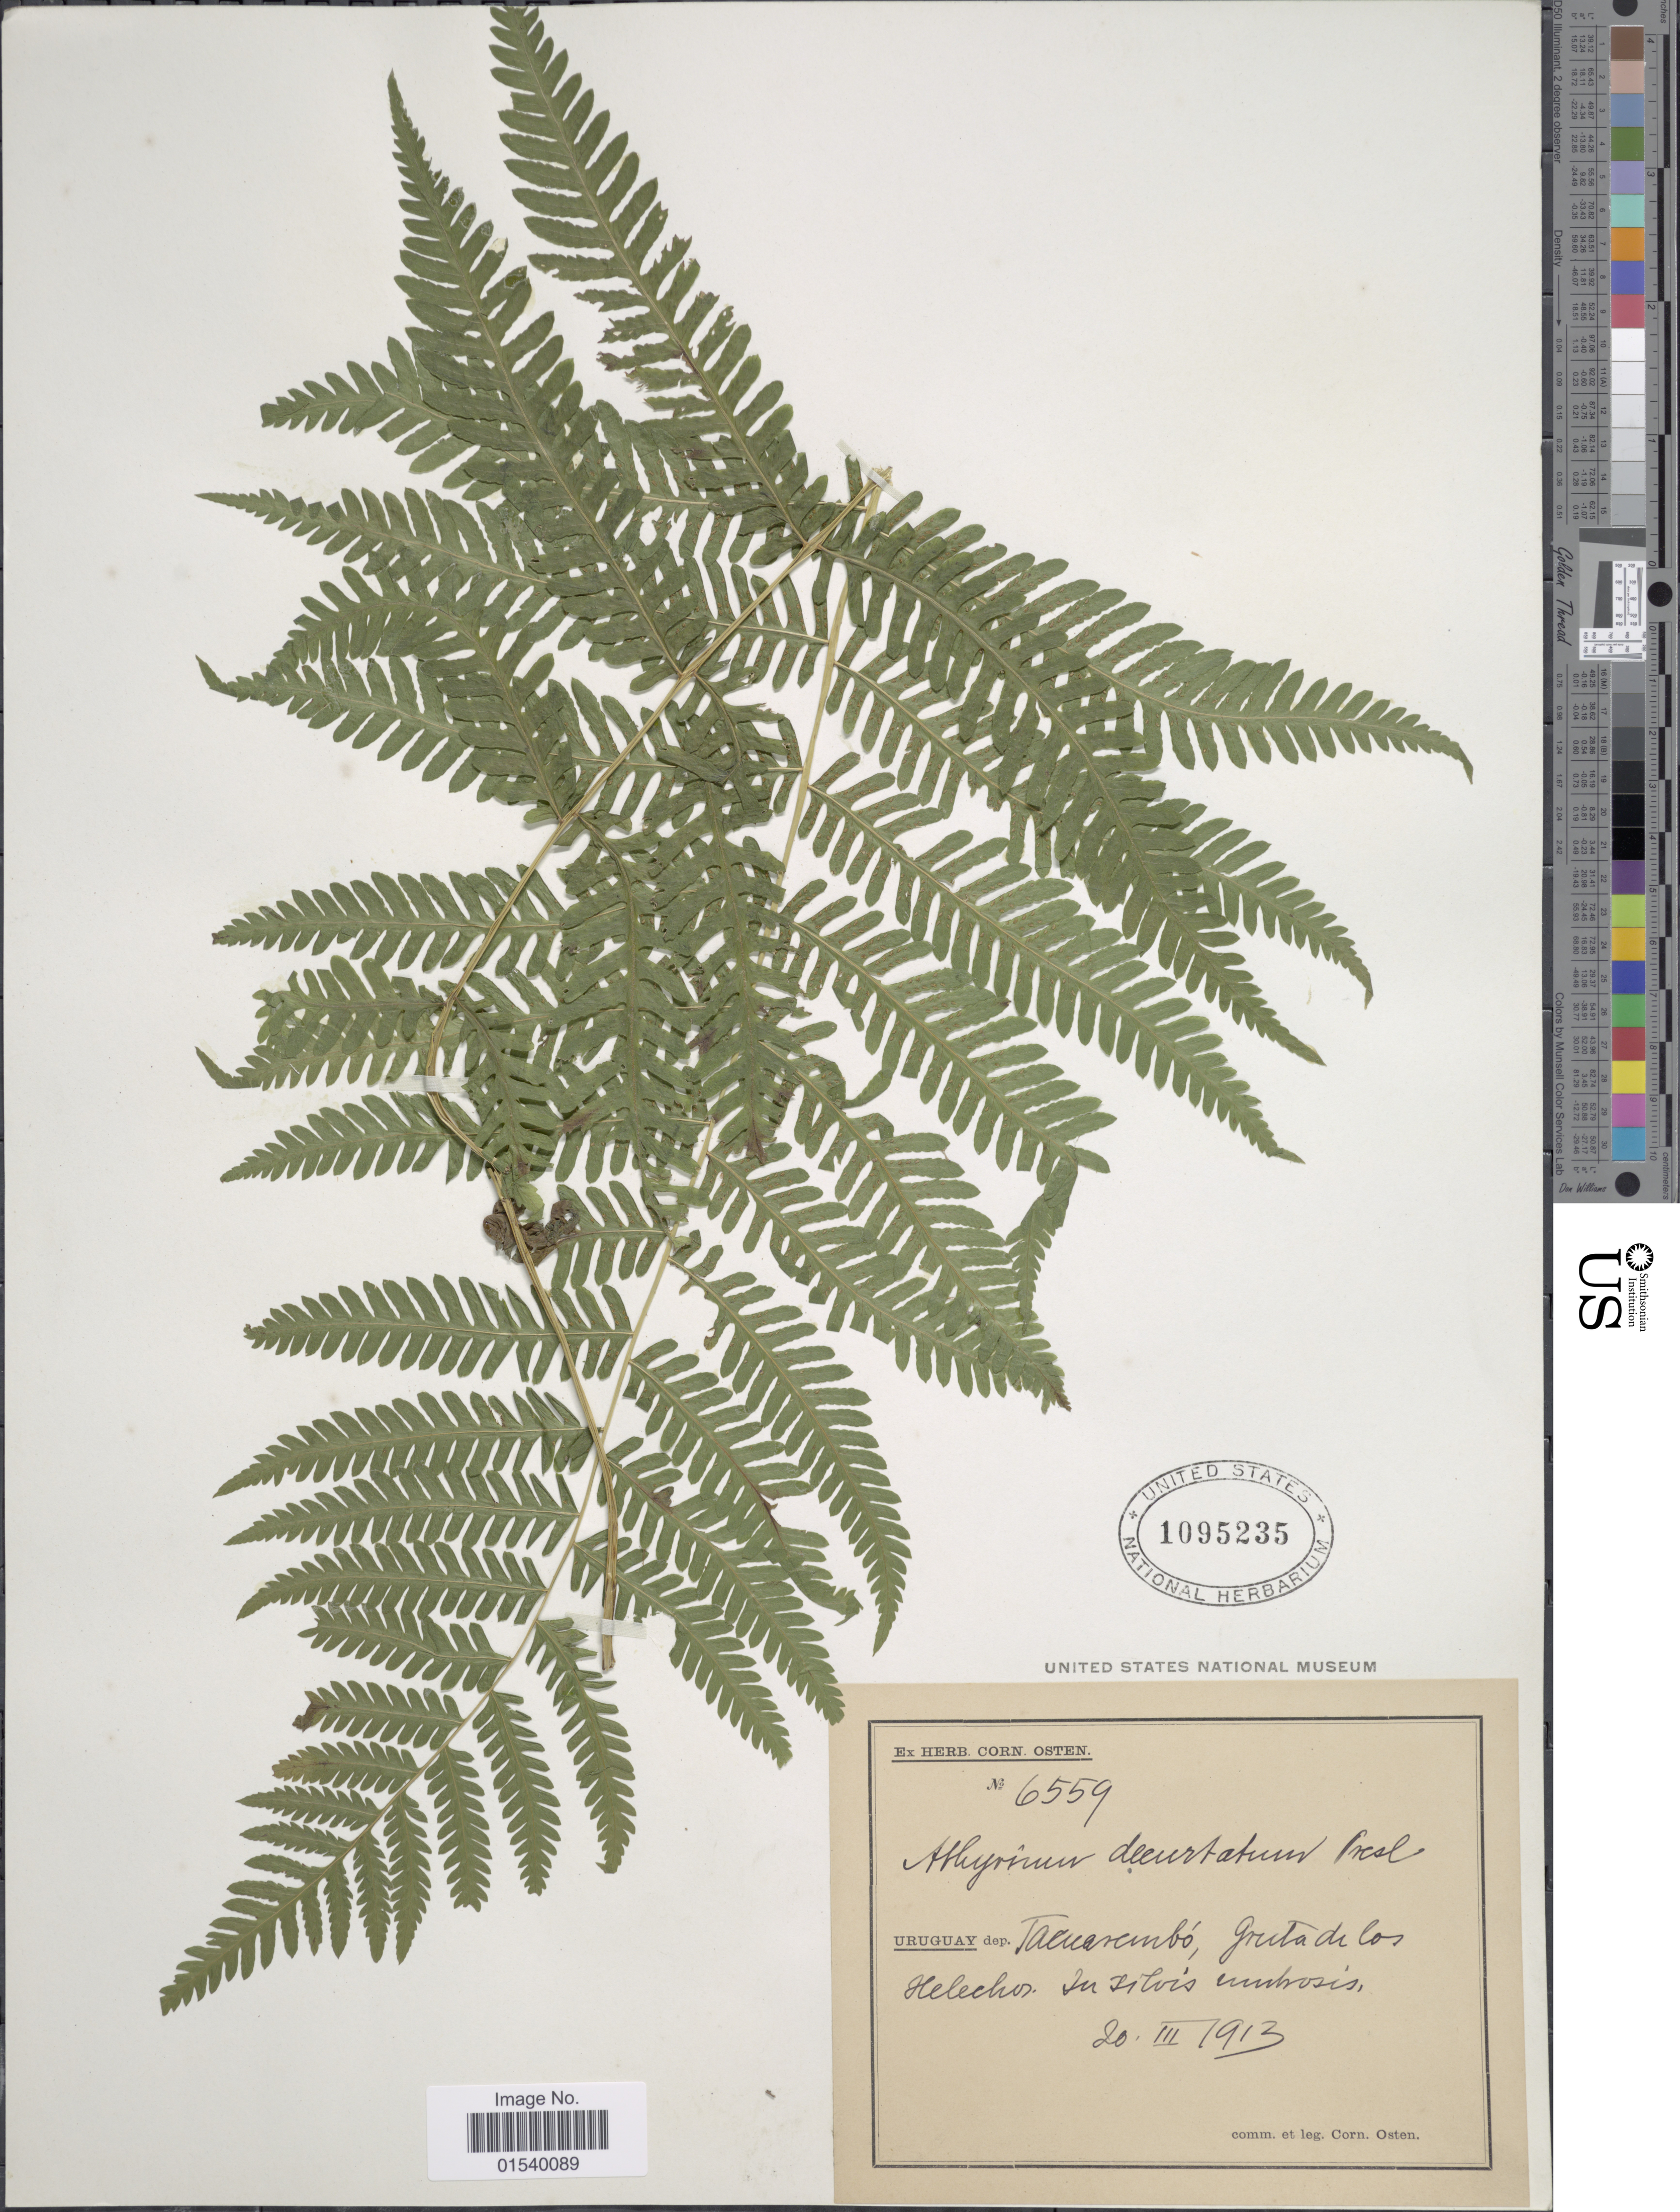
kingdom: Plantae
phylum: Tracheophyta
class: Polypodiopsida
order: Polypodiales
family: Thelypteridaceae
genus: Amauropelta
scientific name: Amauropelta decurtata (Link) comb. nov., ined. 2015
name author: (Link)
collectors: C. Osten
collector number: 6559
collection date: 1913-03-20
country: Uruguay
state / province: Tacuarembó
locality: Gruta de los Helecho. In silvis umbrosis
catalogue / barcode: US 1095235